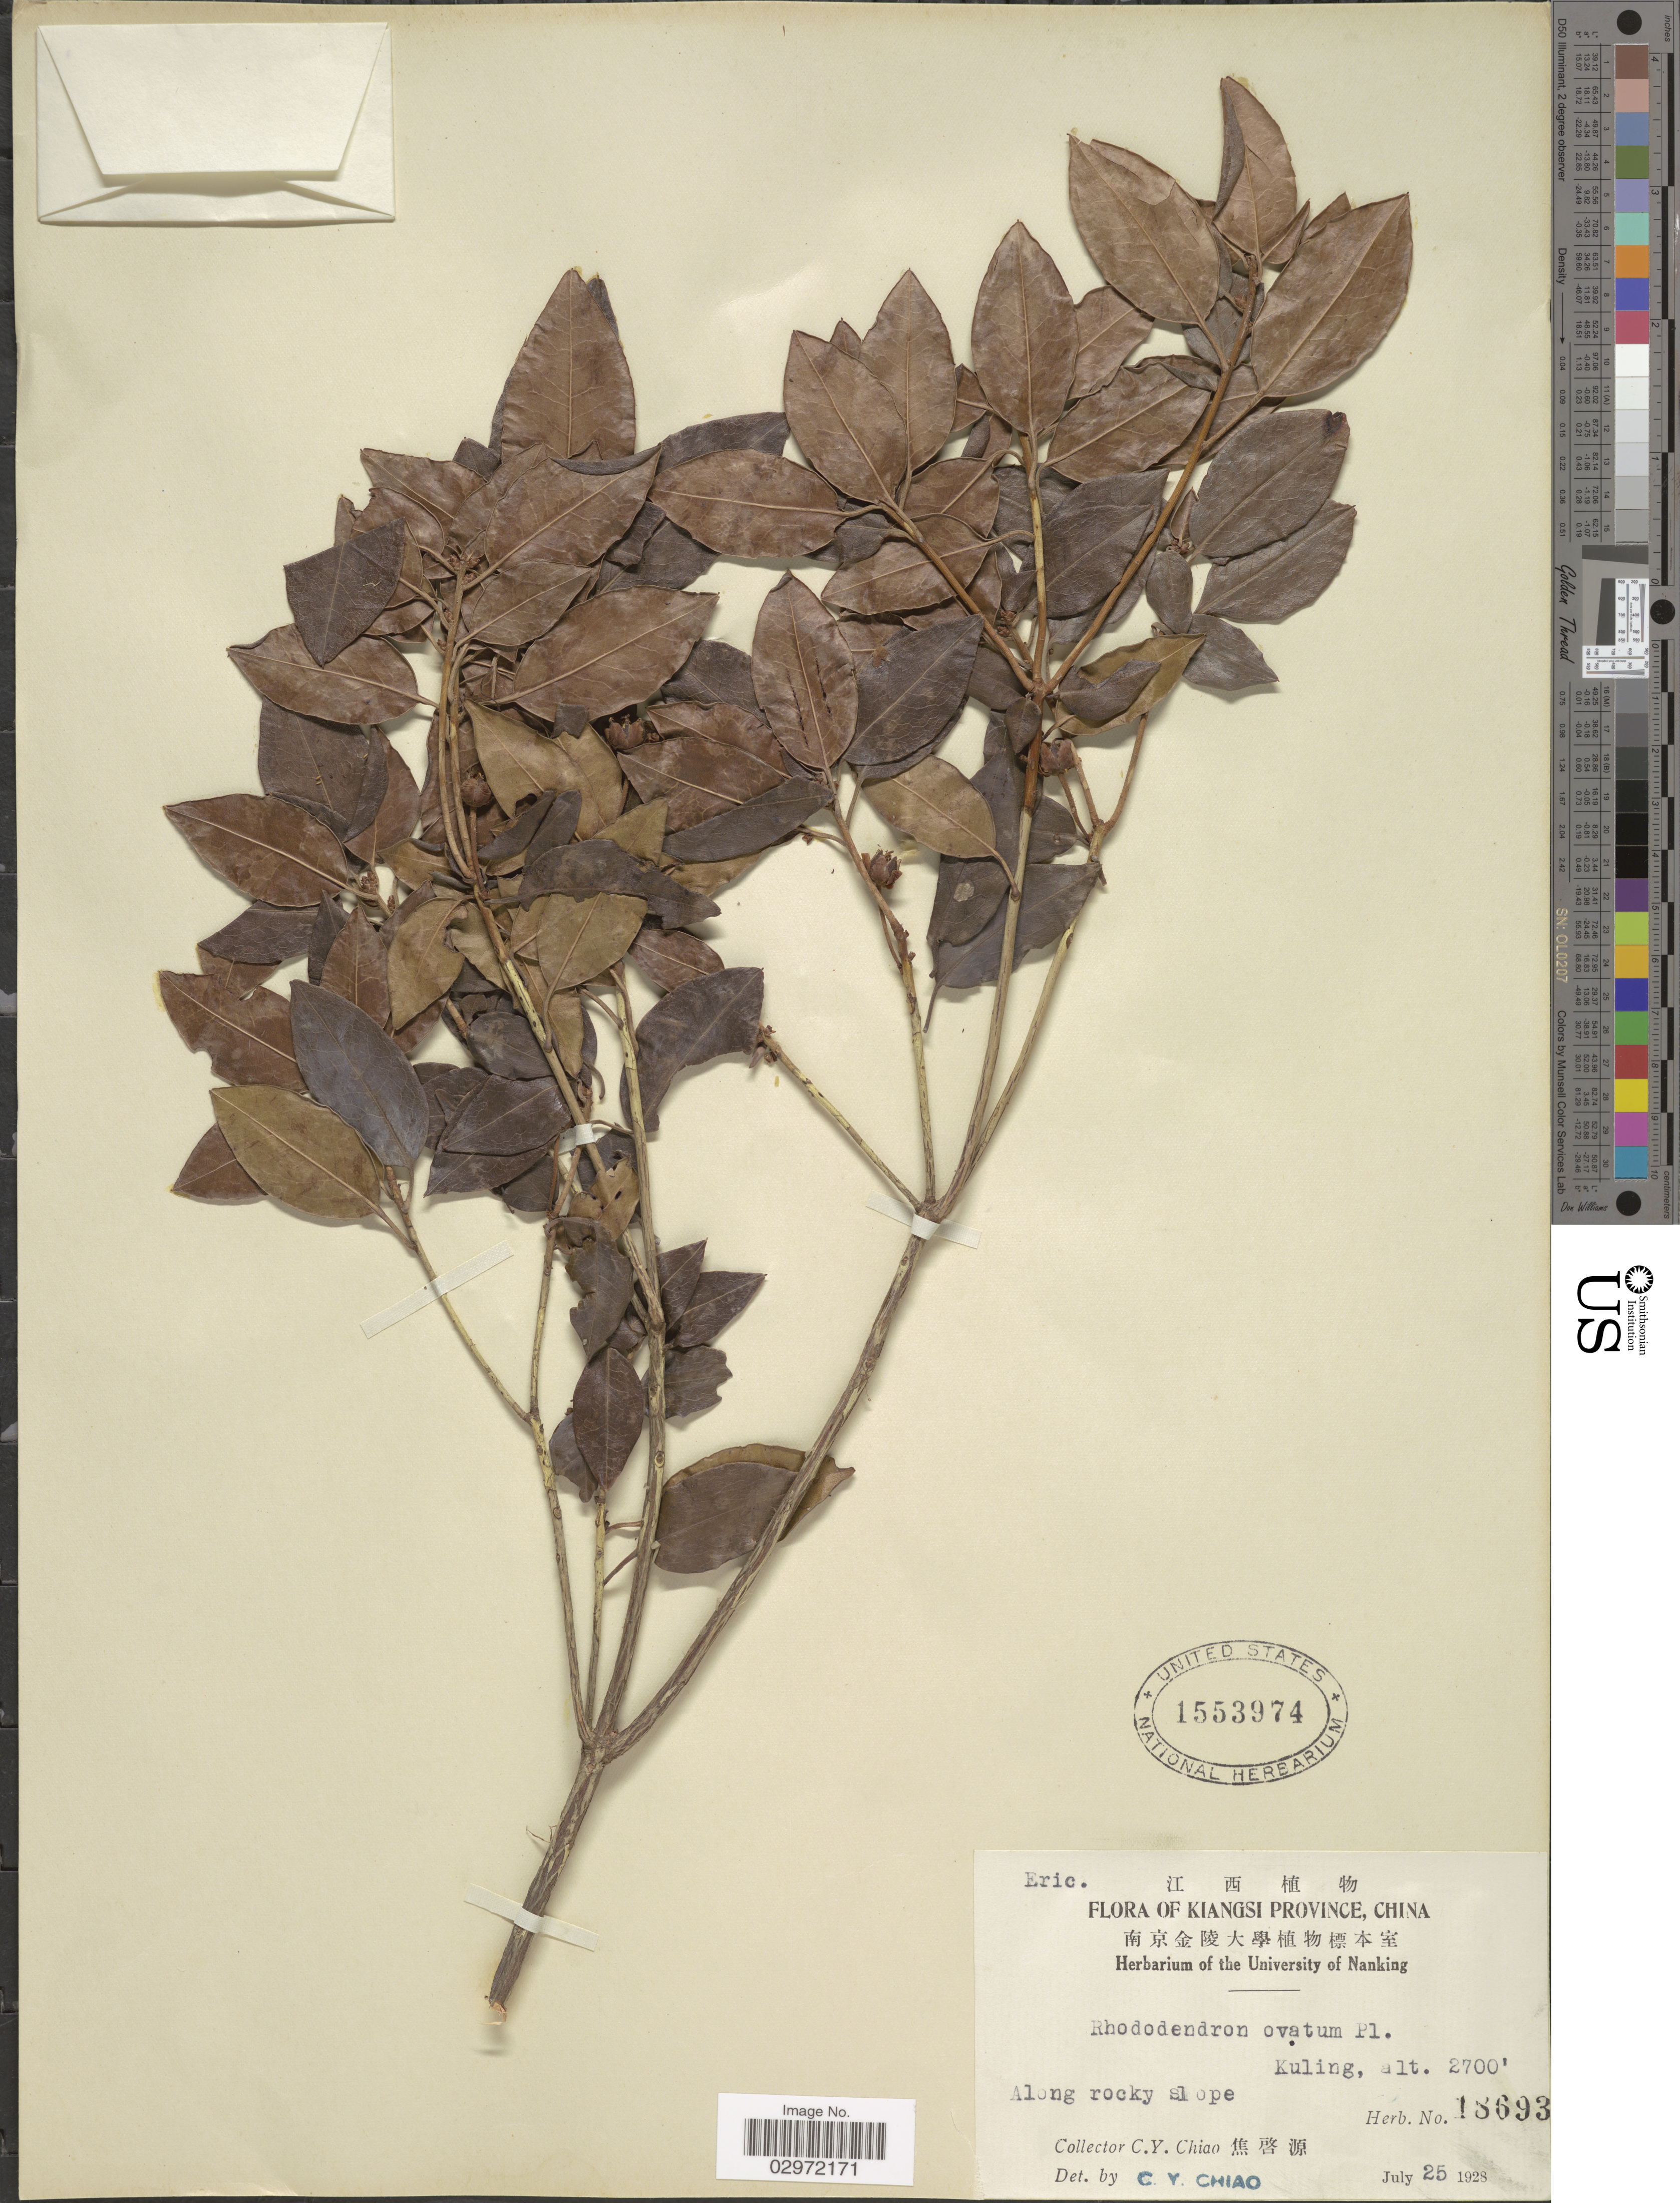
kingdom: Plantae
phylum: Tracheophyta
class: Magnoliopsida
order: Ericales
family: Ericaceae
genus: Rhododendron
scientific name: Rhododendron ovatum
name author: (Lindl.) Planch. ex Maxim.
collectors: C. Y. Chiao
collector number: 18693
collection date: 1928-07-25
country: China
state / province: Jiangxi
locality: Kiangsi Province. Along rocky slope, Kuling.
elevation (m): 823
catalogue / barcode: US 1553974